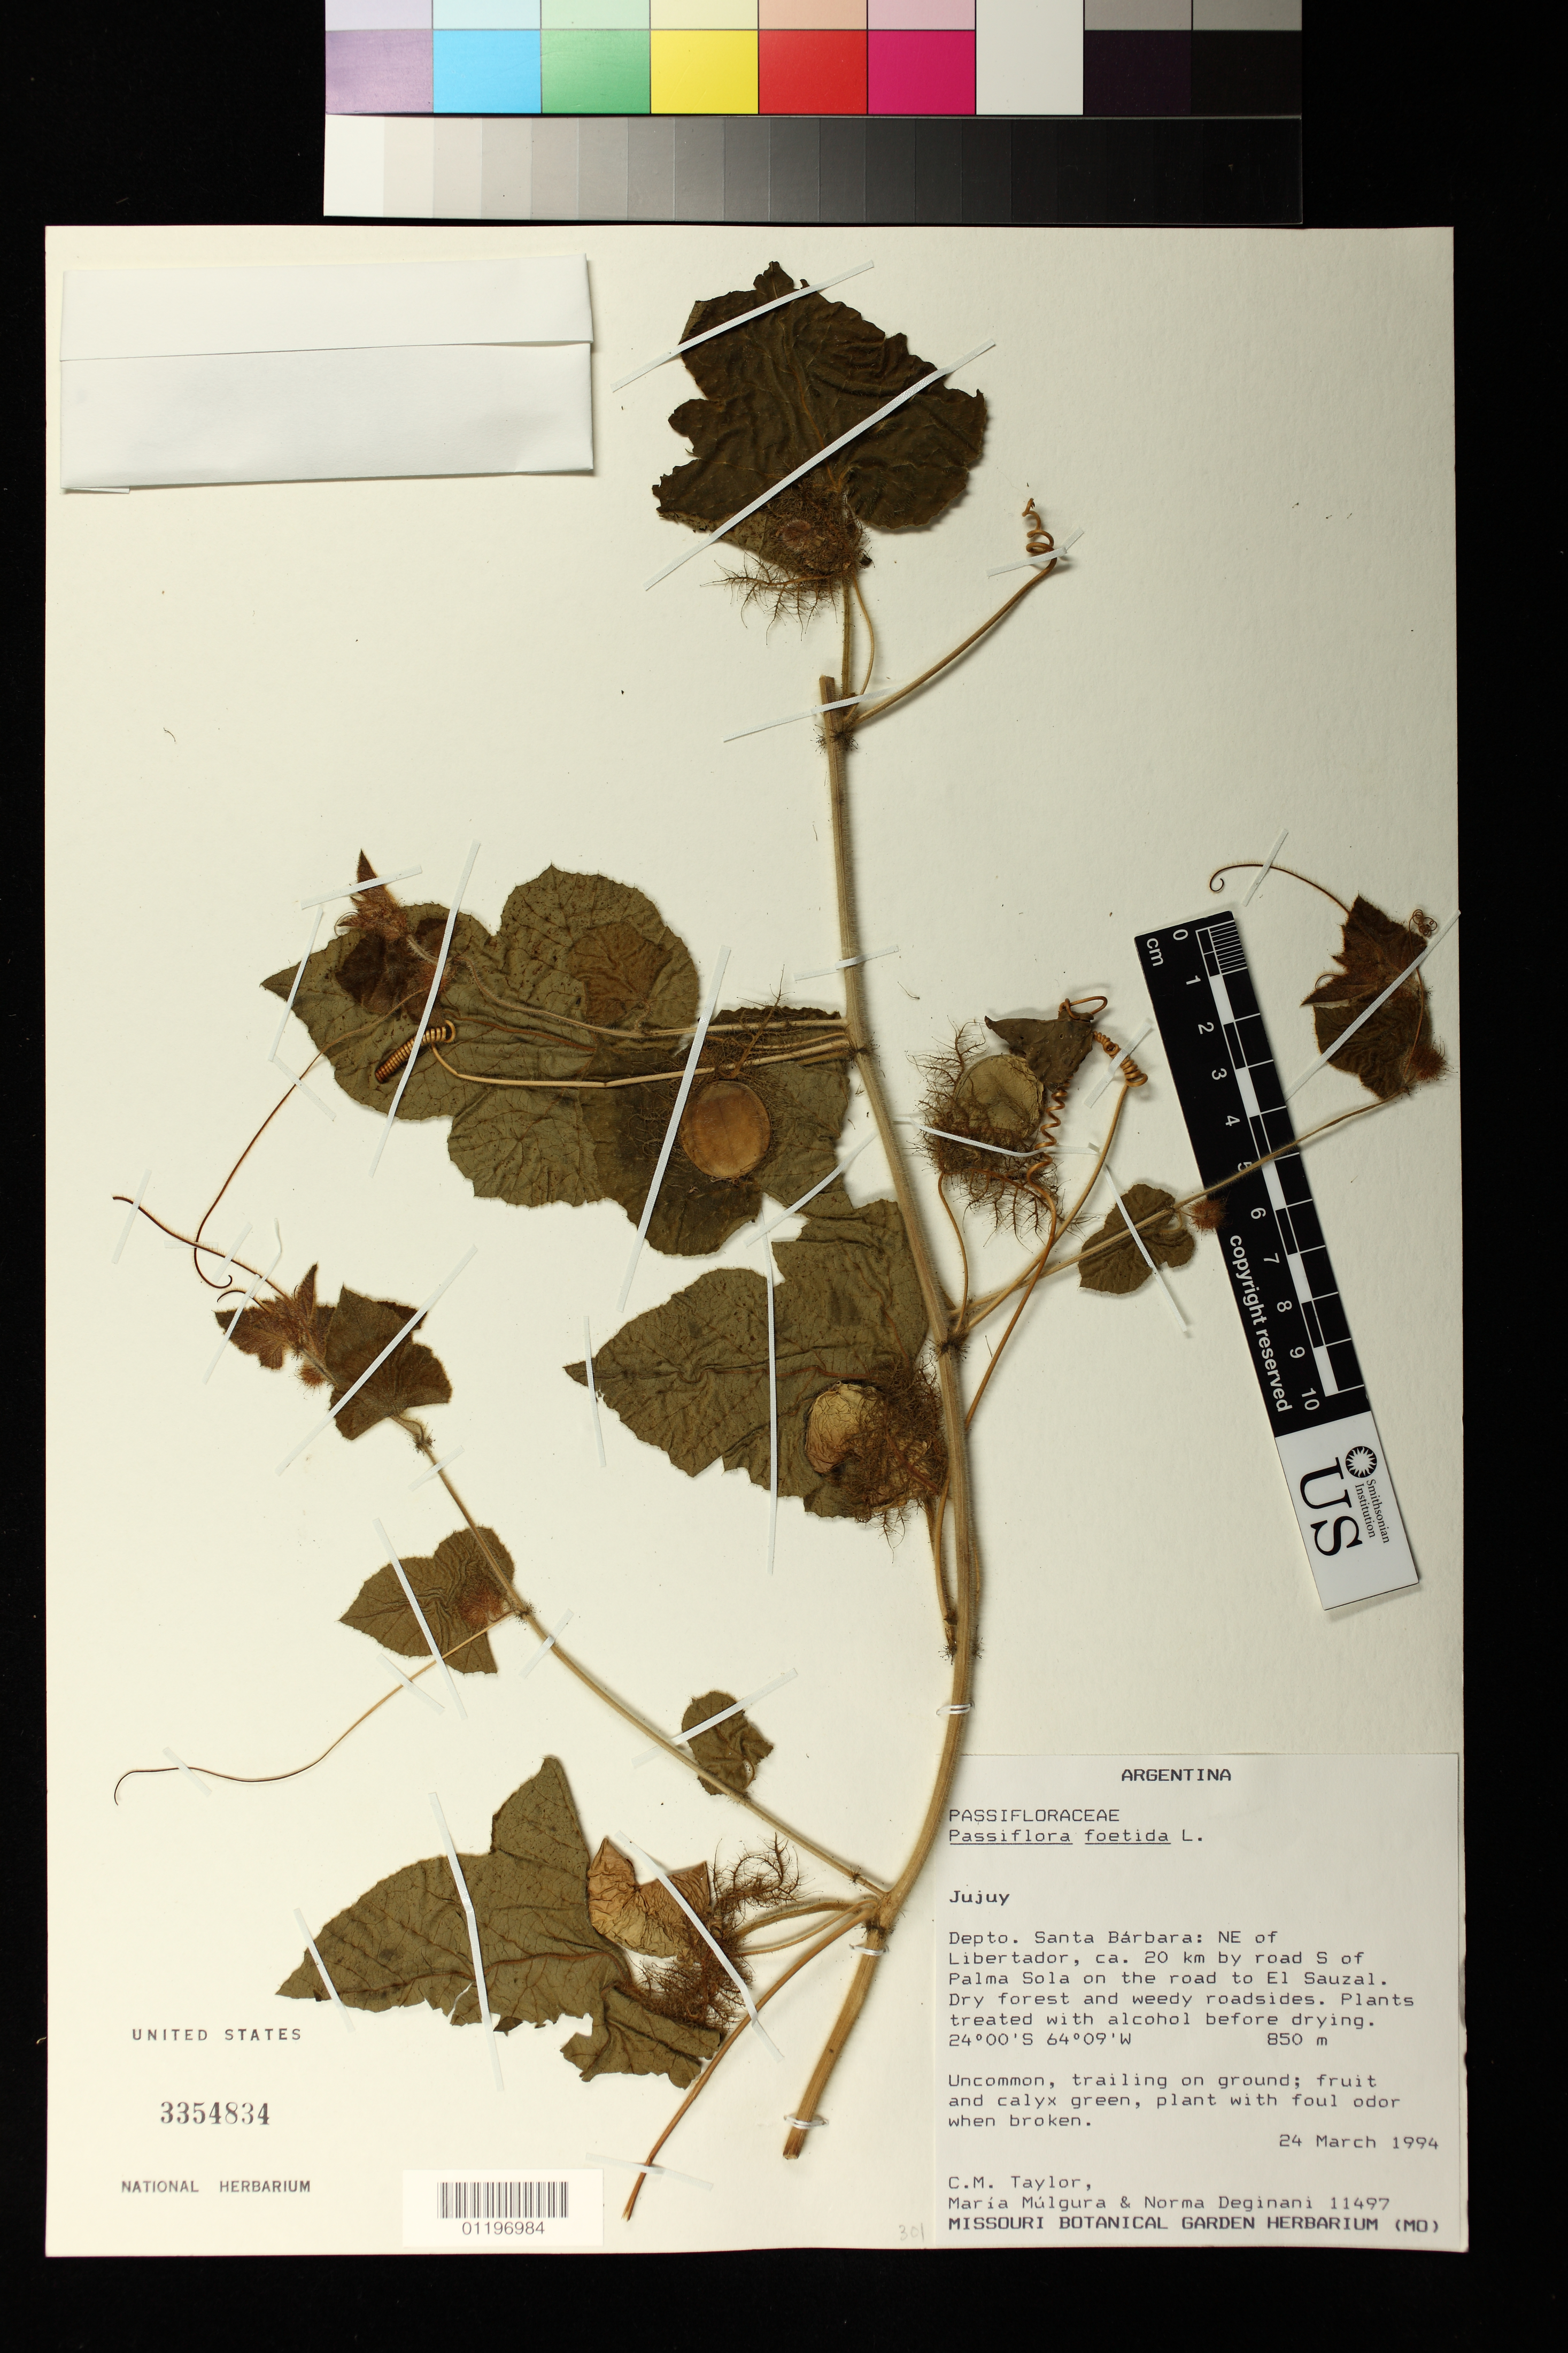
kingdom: Plantae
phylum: Tracheophyta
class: Magnoliopsida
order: Malpighiales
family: Passifloraceae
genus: Passiflora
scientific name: Passiflora foetida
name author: L.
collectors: C. M. Taylor, M. Múlgura & N. Deginani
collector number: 11497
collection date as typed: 24 Mar 1994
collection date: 1994-03-24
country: Argentina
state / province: Jujuy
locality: NE of Libertador, ca. 20 km by road S of Palma Sola on the road to El Sauzal.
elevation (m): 850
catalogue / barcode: US 3354834